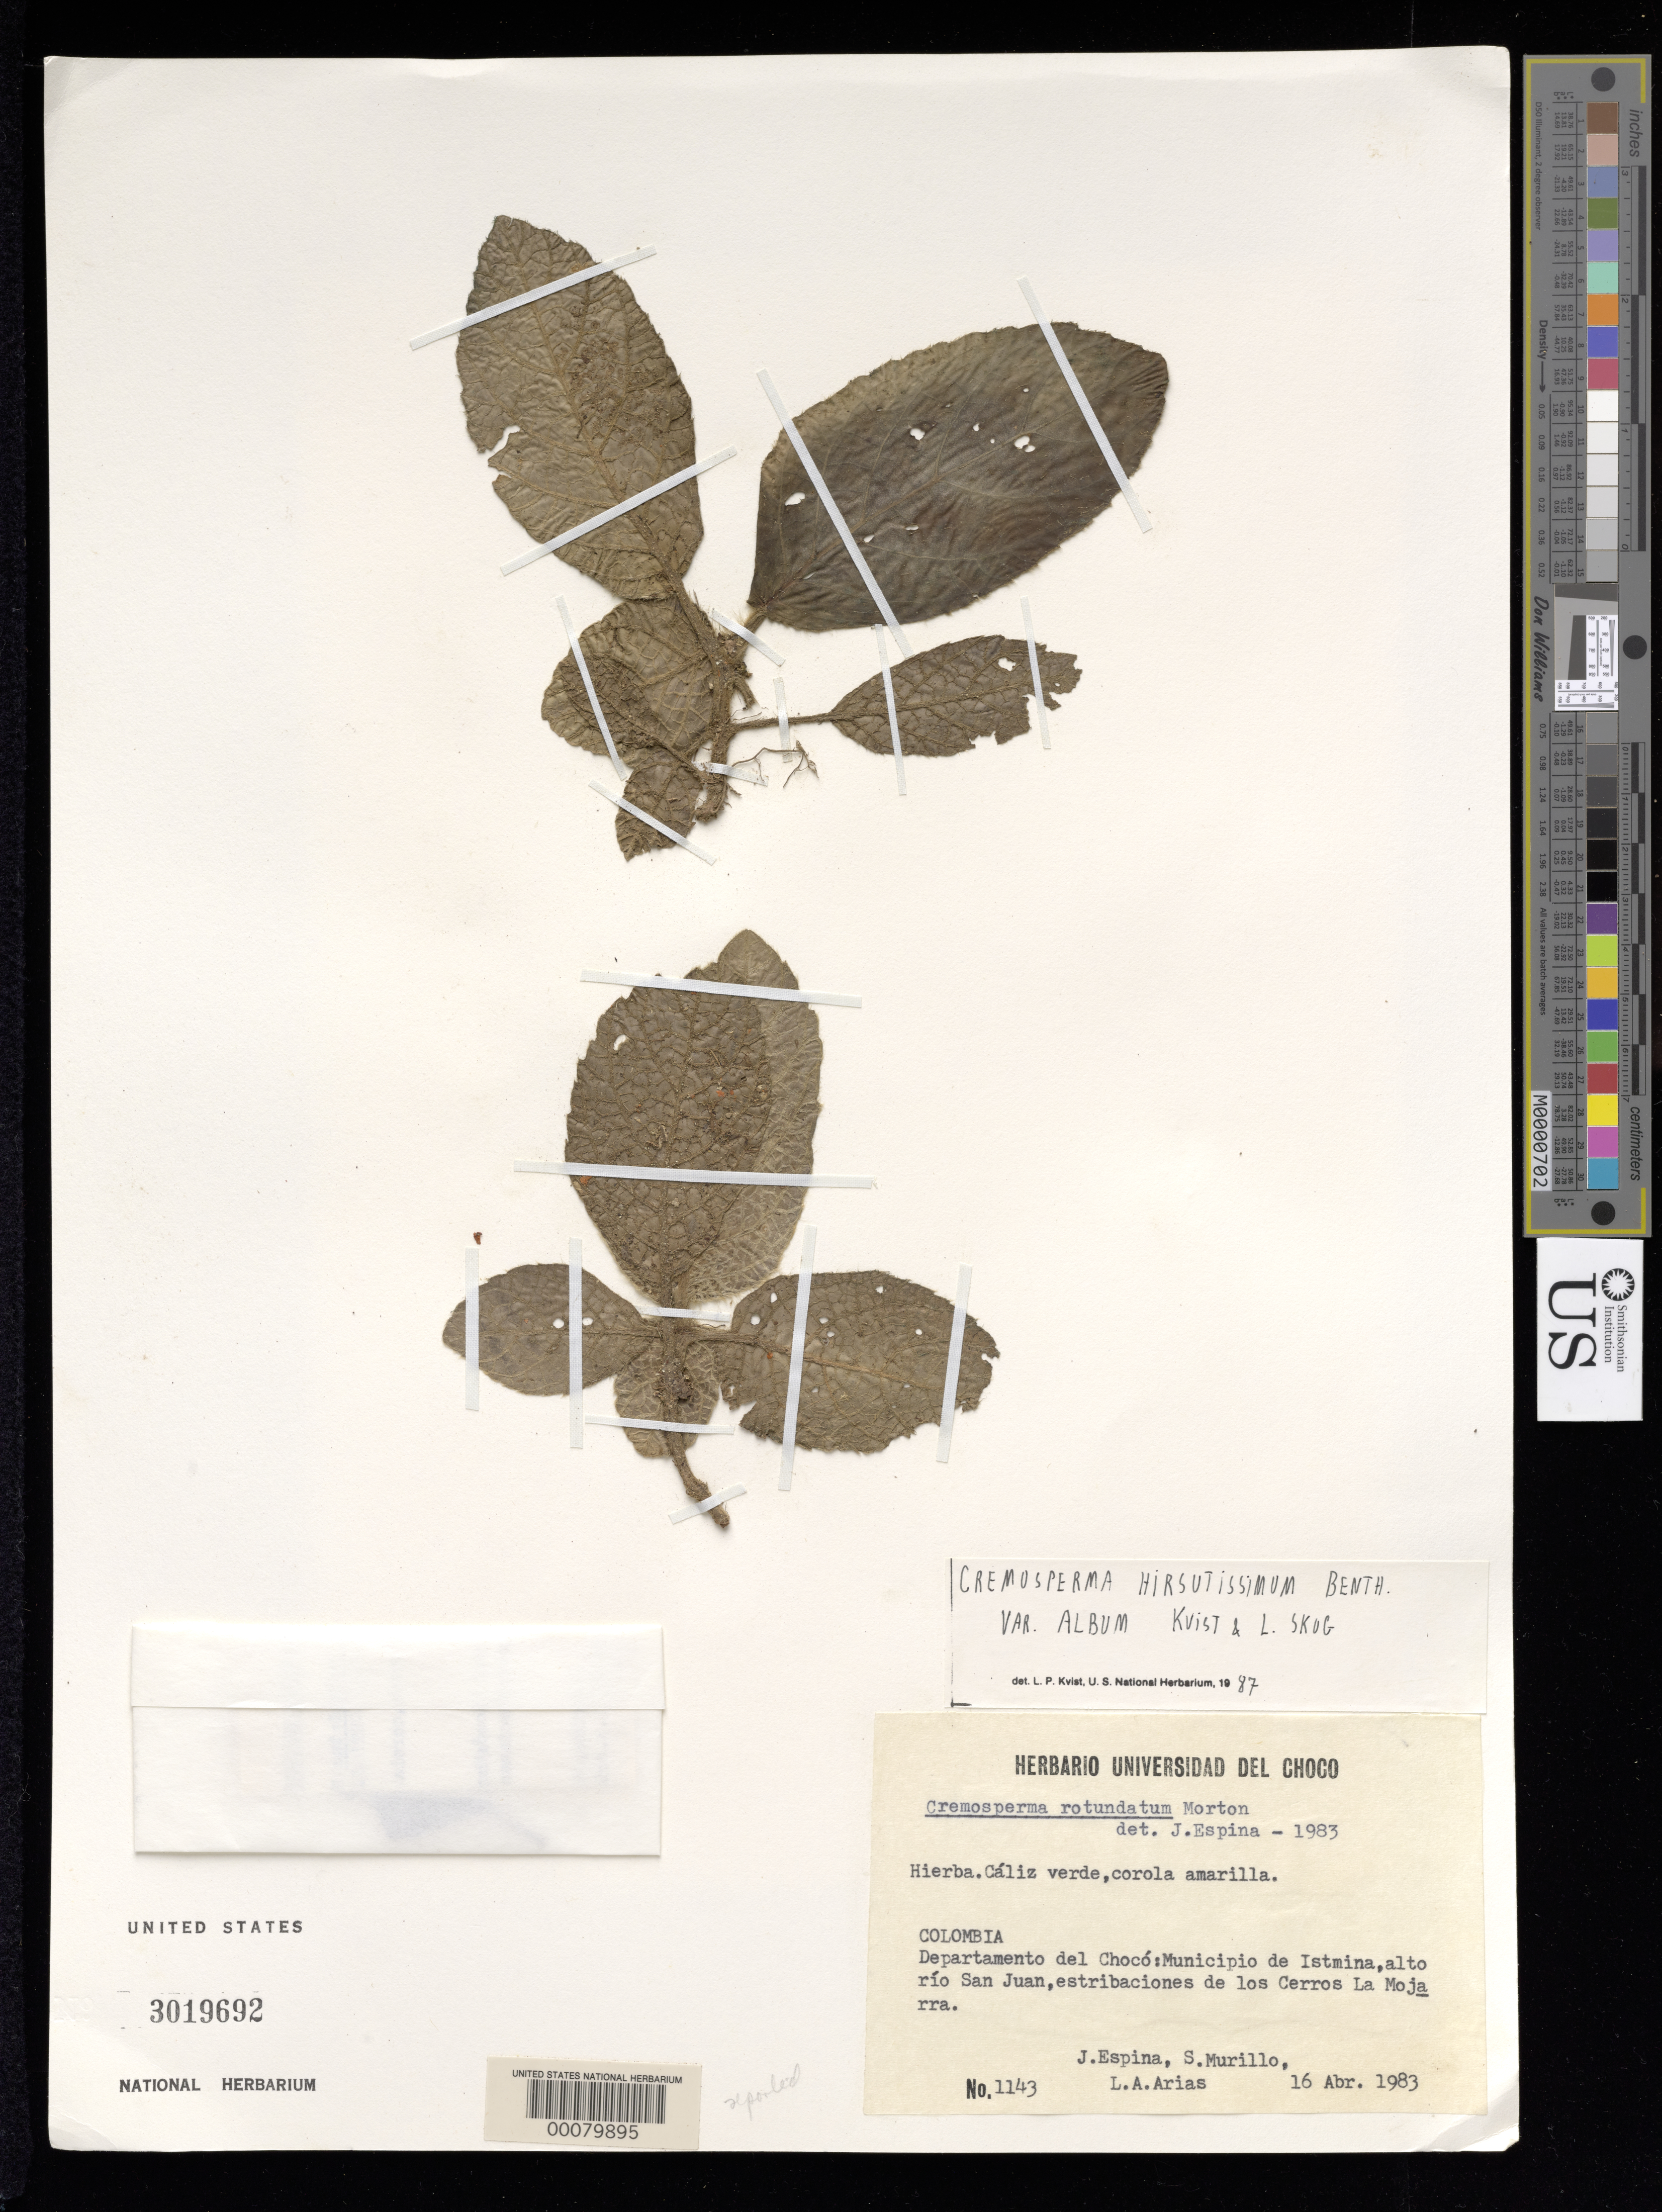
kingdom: Plantae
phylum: Tracheophyta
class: Magnoliopsida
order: Lamiales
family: Gesneriaceae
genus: Cremosperma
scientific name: Cremosperma hirsutissimum var. album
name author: (C.V. Morton) L.P. Kvist & L.E. Skog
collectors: J. Espina & et al.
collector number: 1143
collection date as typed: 16 Apr 1983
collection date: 1983-04-16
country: Colombia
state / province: Chocó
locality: Mpio. of Istmina, upper Rio San Juan, spur of Los Cerros la Mojarra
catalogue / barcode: US 3019692